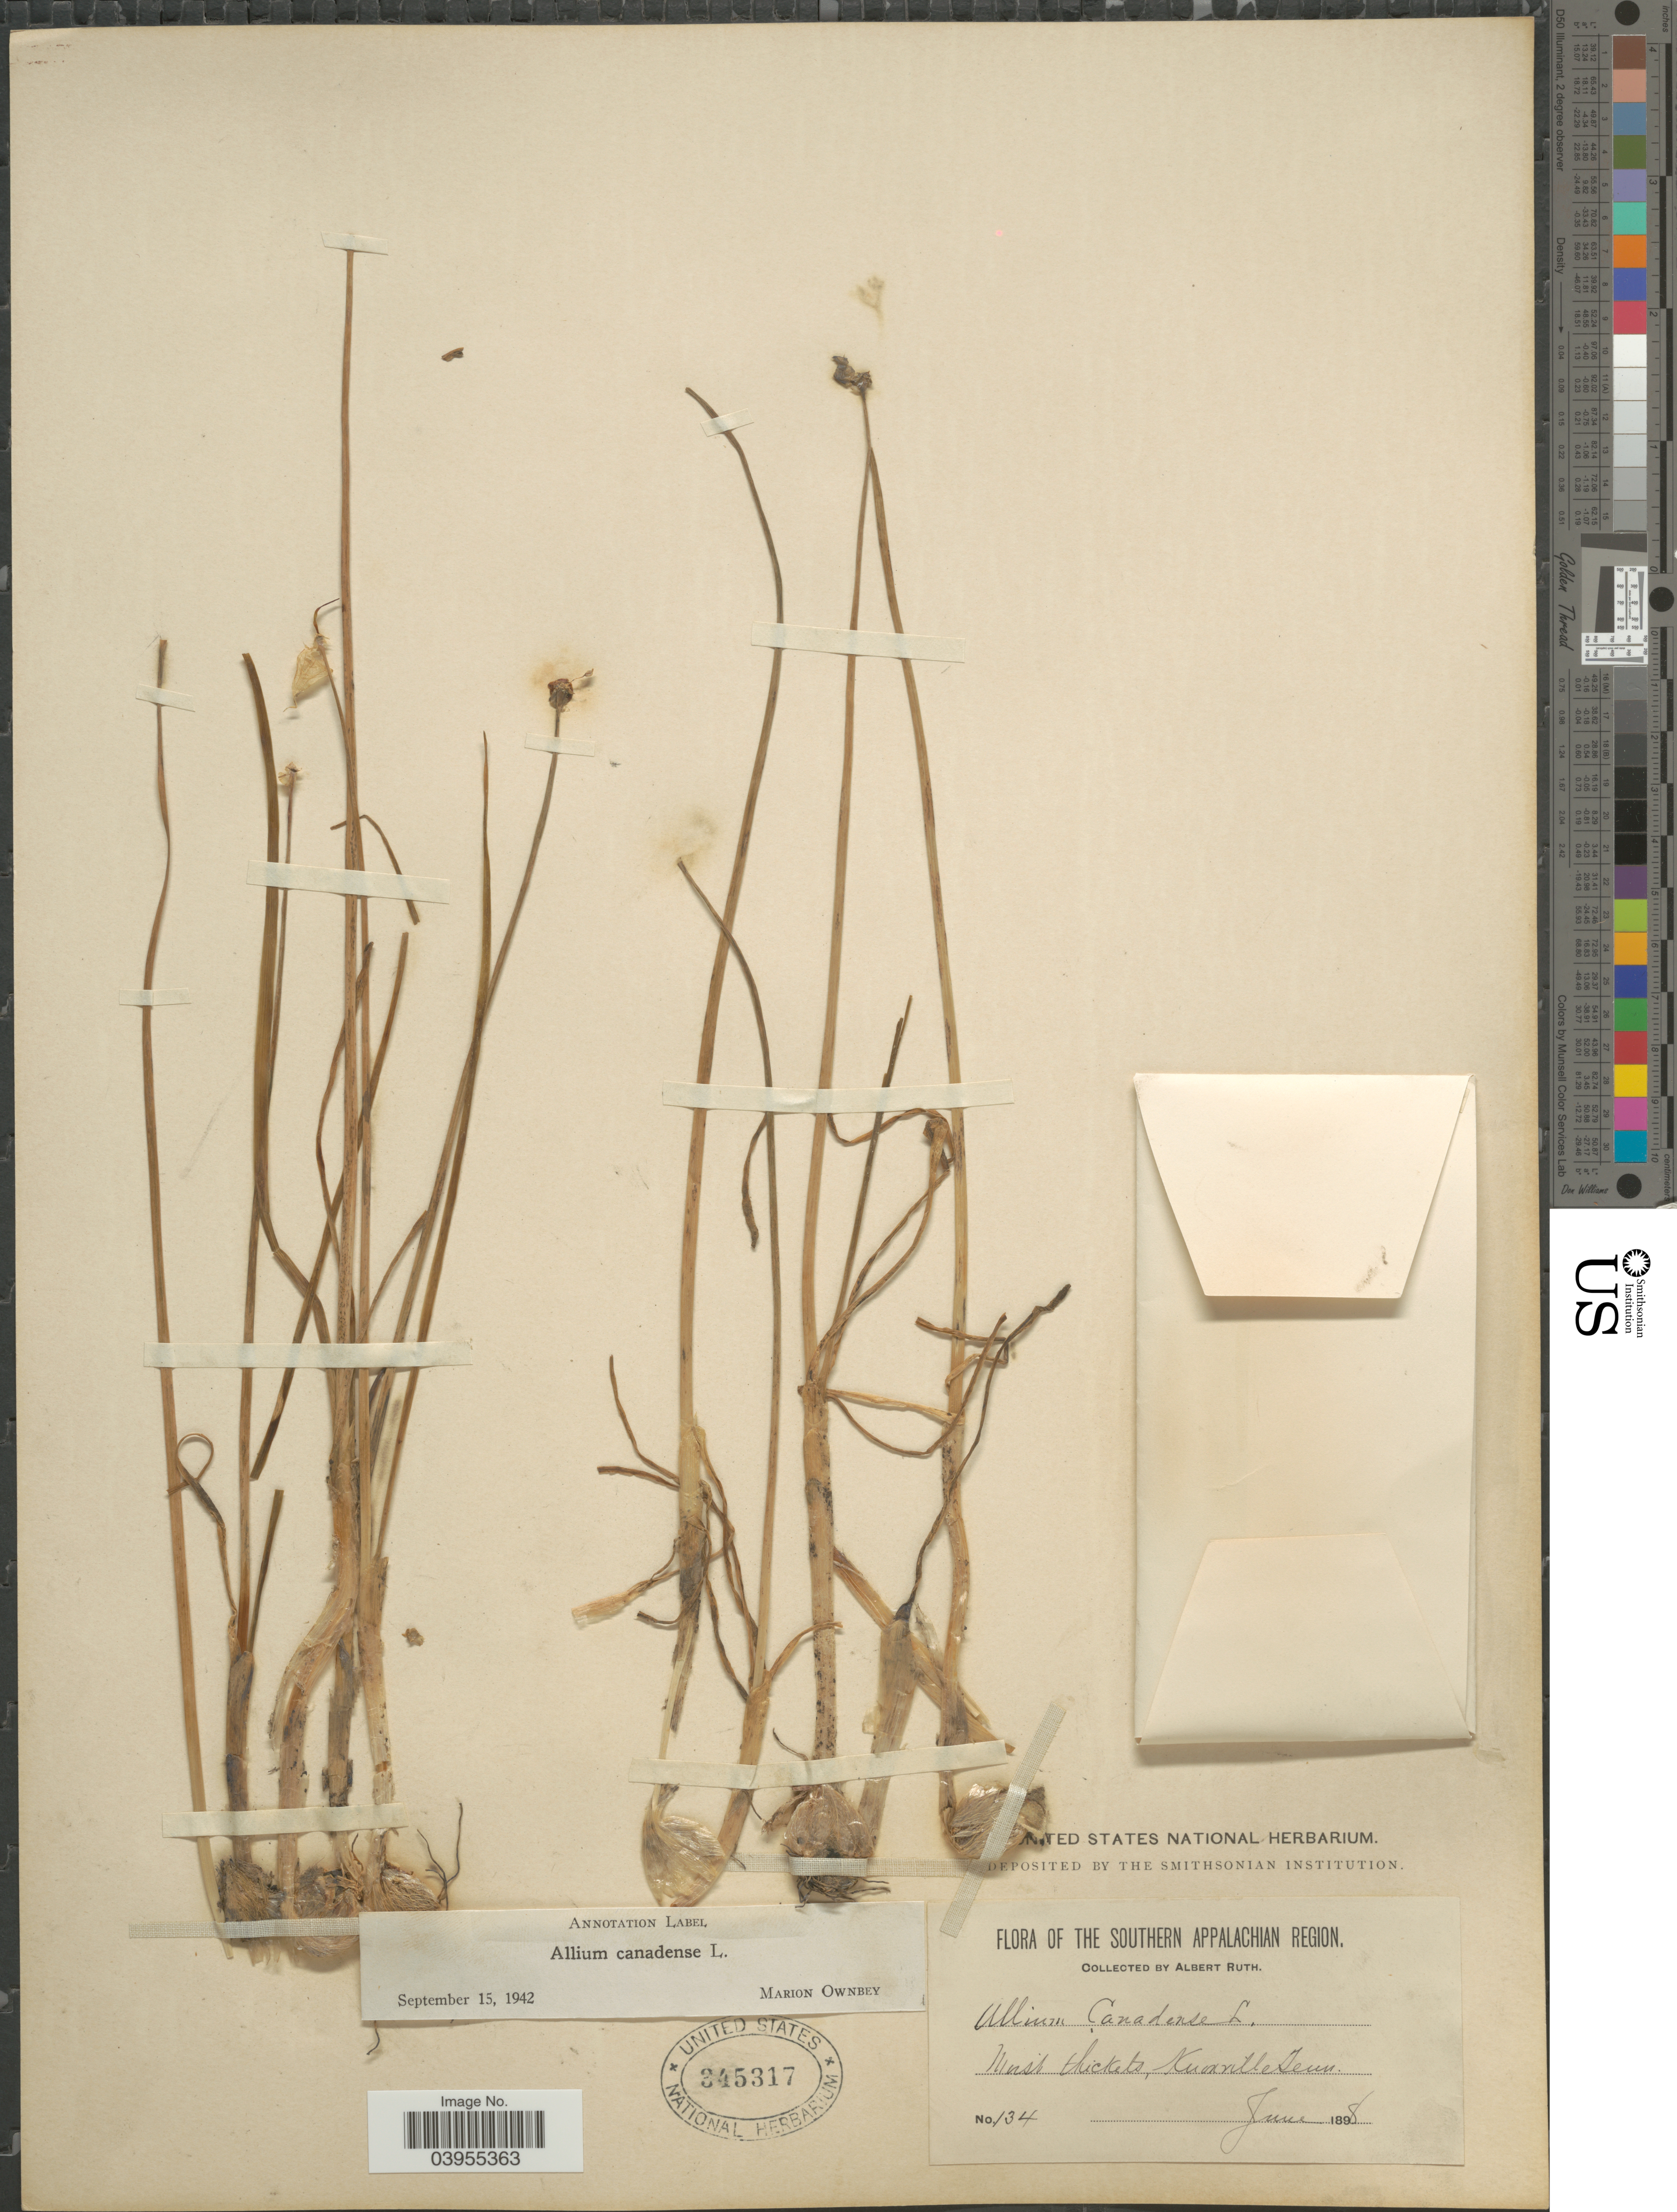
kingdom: Plantae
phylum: Tracheophyta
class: Liliopsida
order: Asparagales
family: Amaryllidaceae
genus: Allium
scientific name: Allium canadense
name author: L.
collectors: A. Ruth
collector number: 134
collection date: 1898-06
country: United States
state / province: Tennessee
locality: The Southern Appalachian Region. Knoxville.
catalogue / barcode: US 345317